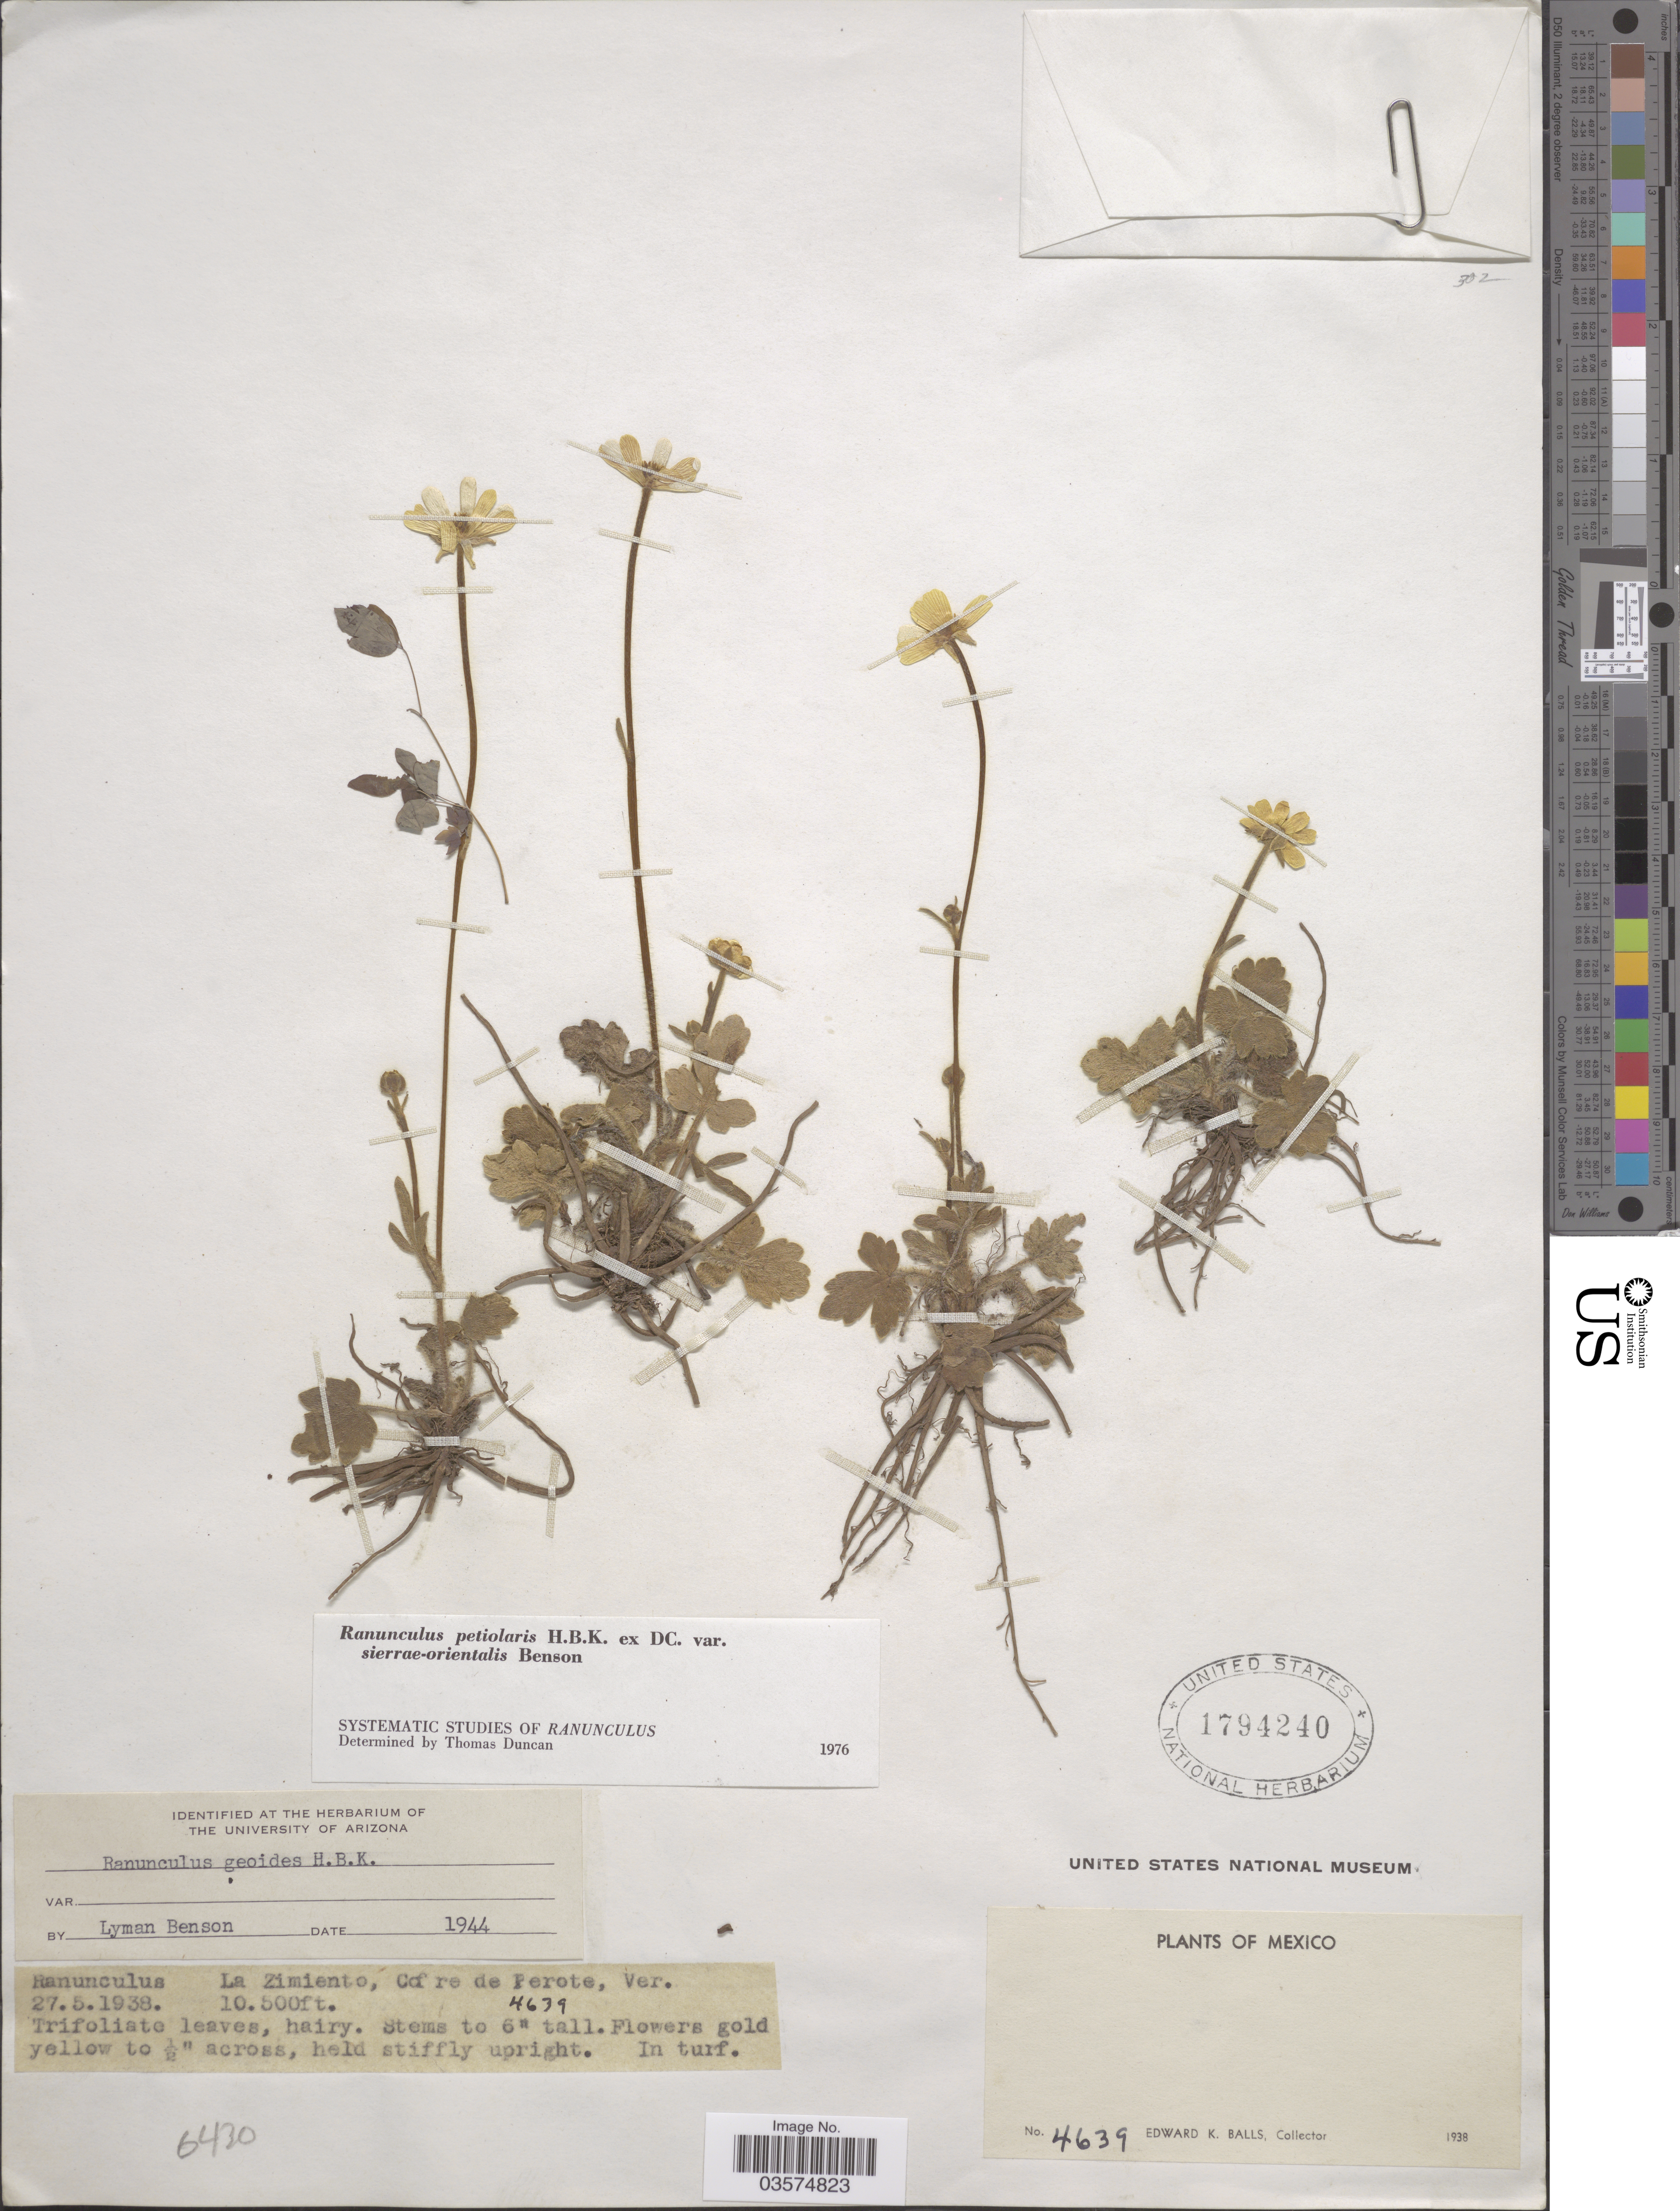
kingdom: Plantae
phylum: Tracheophyta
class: Magnoliopsida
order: Ranunculales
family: Ranunculaceae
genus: Ranunculus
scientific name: Ranunculus sierrae-orientalis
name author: (L.D. Benson) G.L. Nesom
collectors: E. K. Balls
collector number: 4639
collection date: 1938-05-27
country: Mexico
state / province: Veracruz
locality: La Zimiento, Cofre de Perote. Ver.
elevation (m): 3200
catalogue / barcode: US 1794240